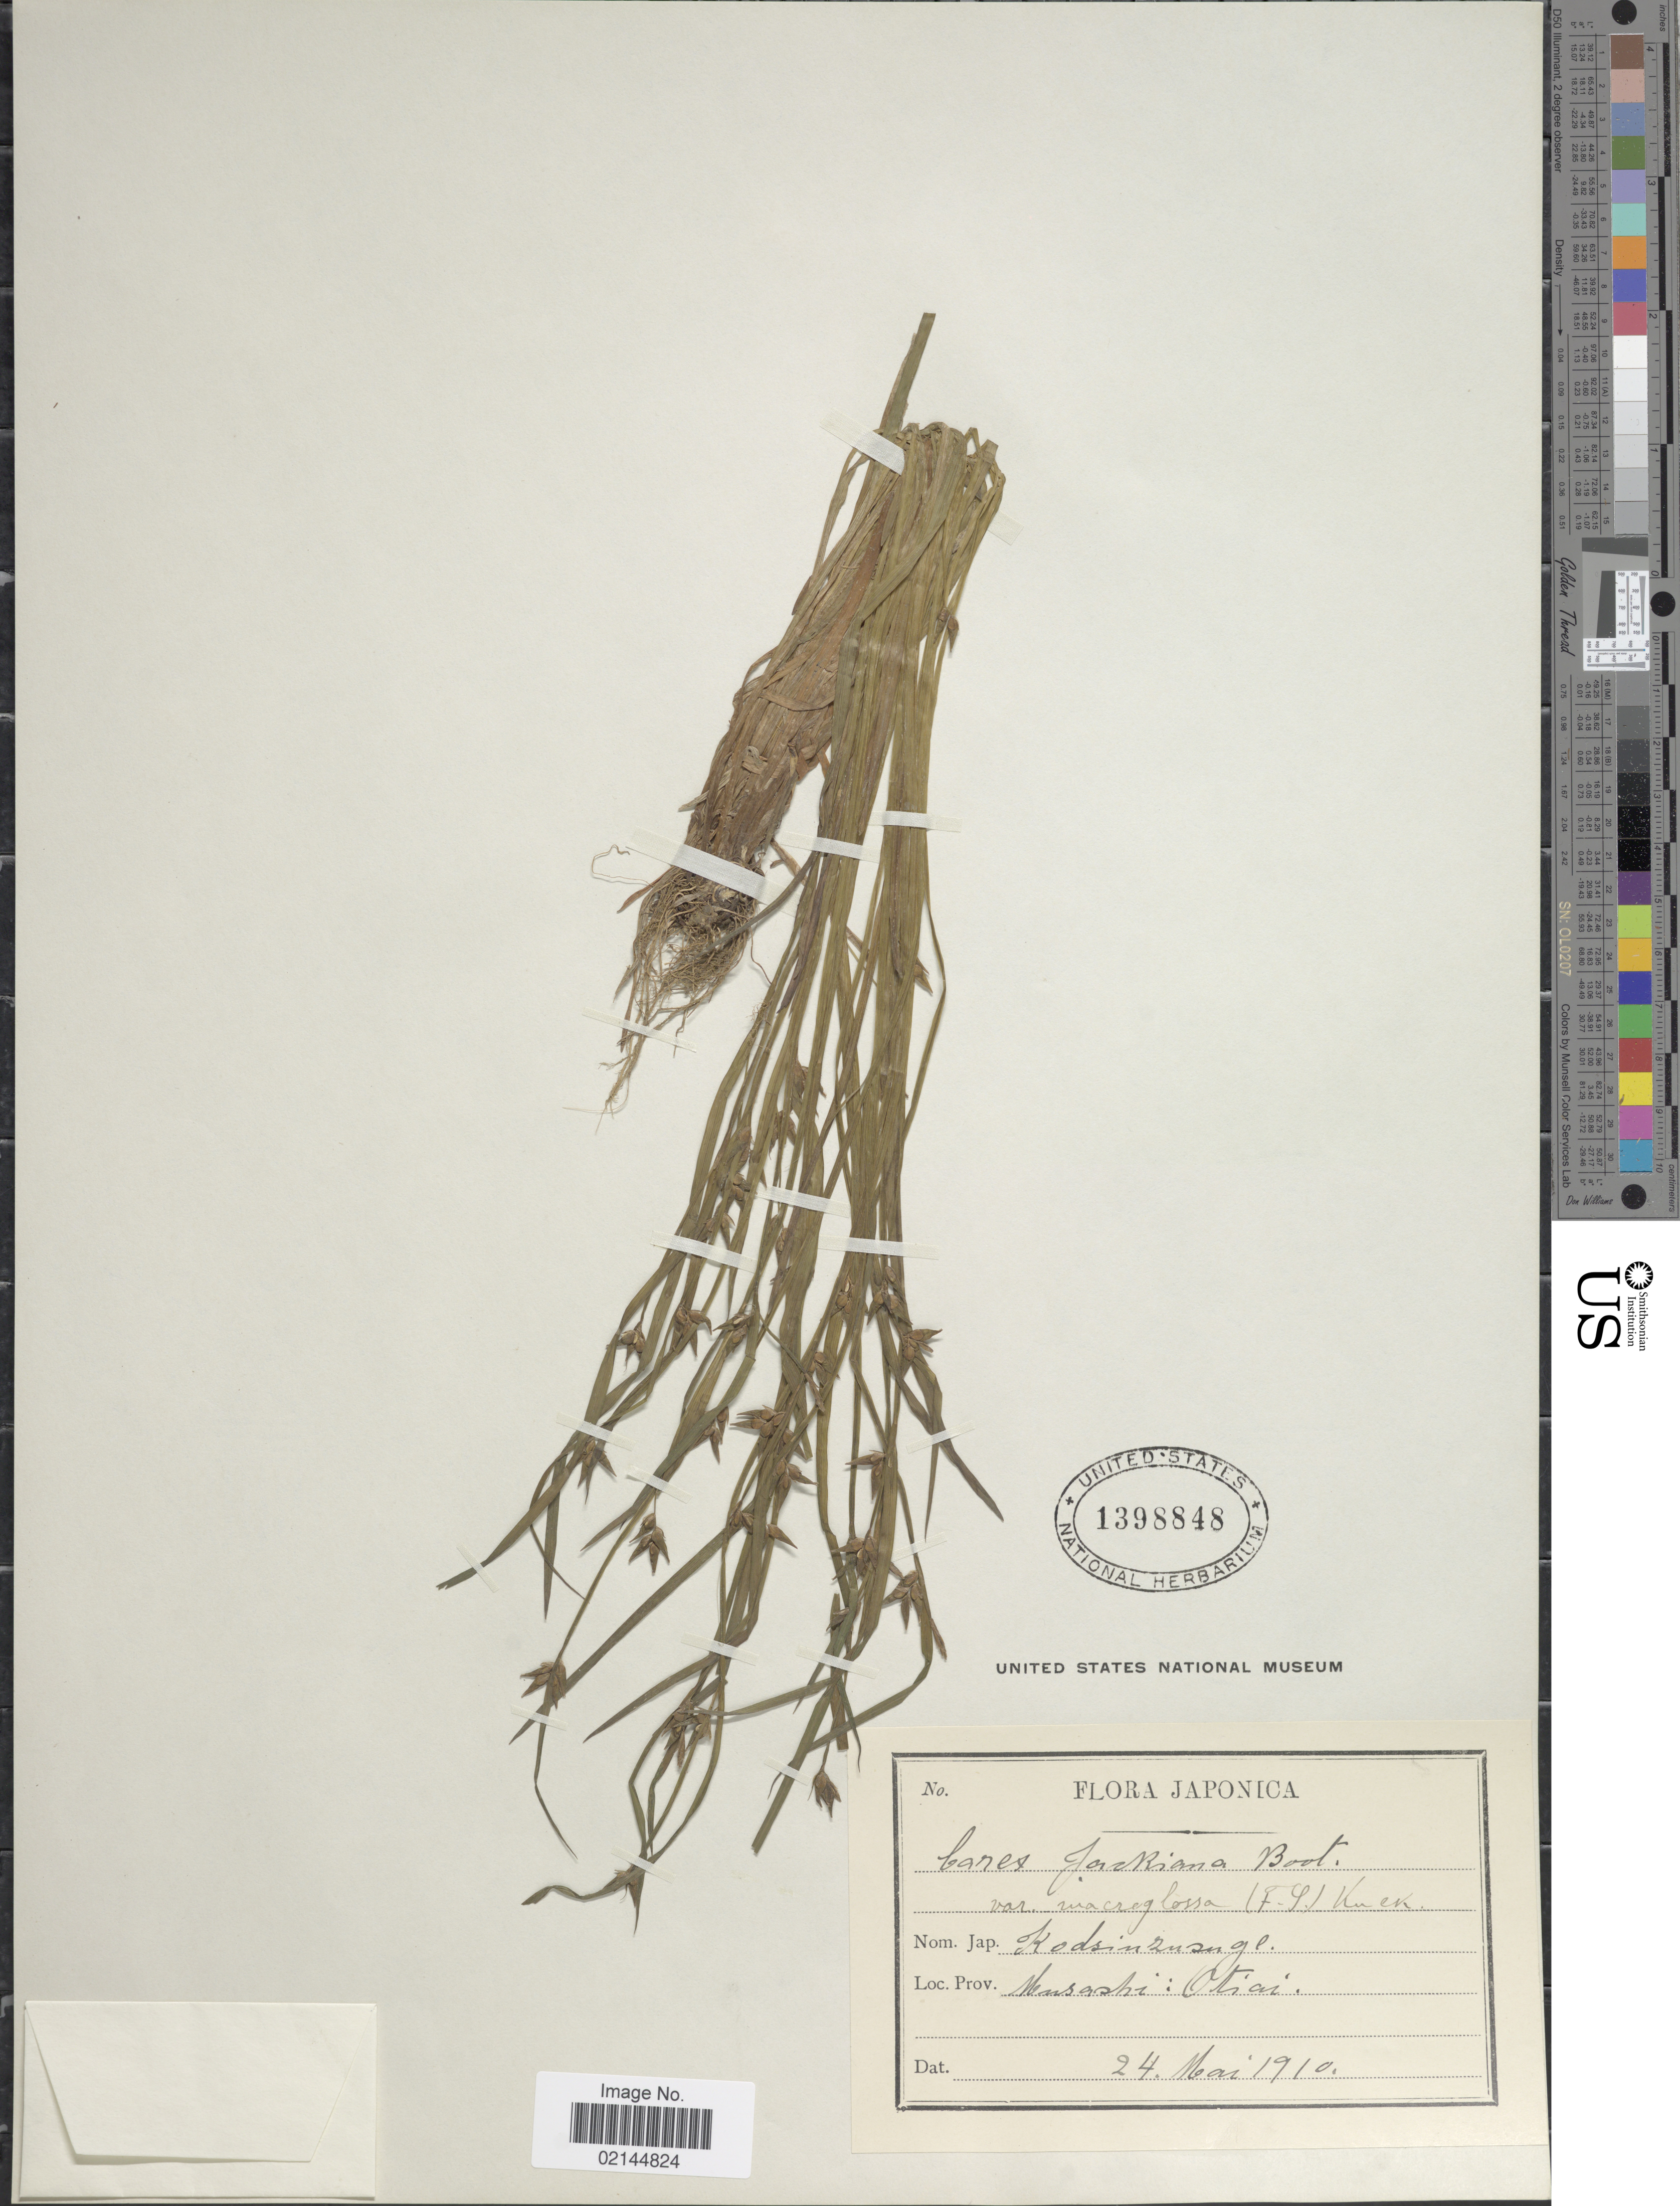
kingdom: Plantae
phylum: Tracheophyta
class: Liliopsida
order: Poales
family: Cyperaceae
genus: Carex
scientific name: Carex jackiana var. macroglossa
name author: (Franch. & Sav.) Kük.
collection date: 1910-05-24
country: Japan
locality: Japonica. Musashi: Otiai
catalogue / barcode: US 1398848